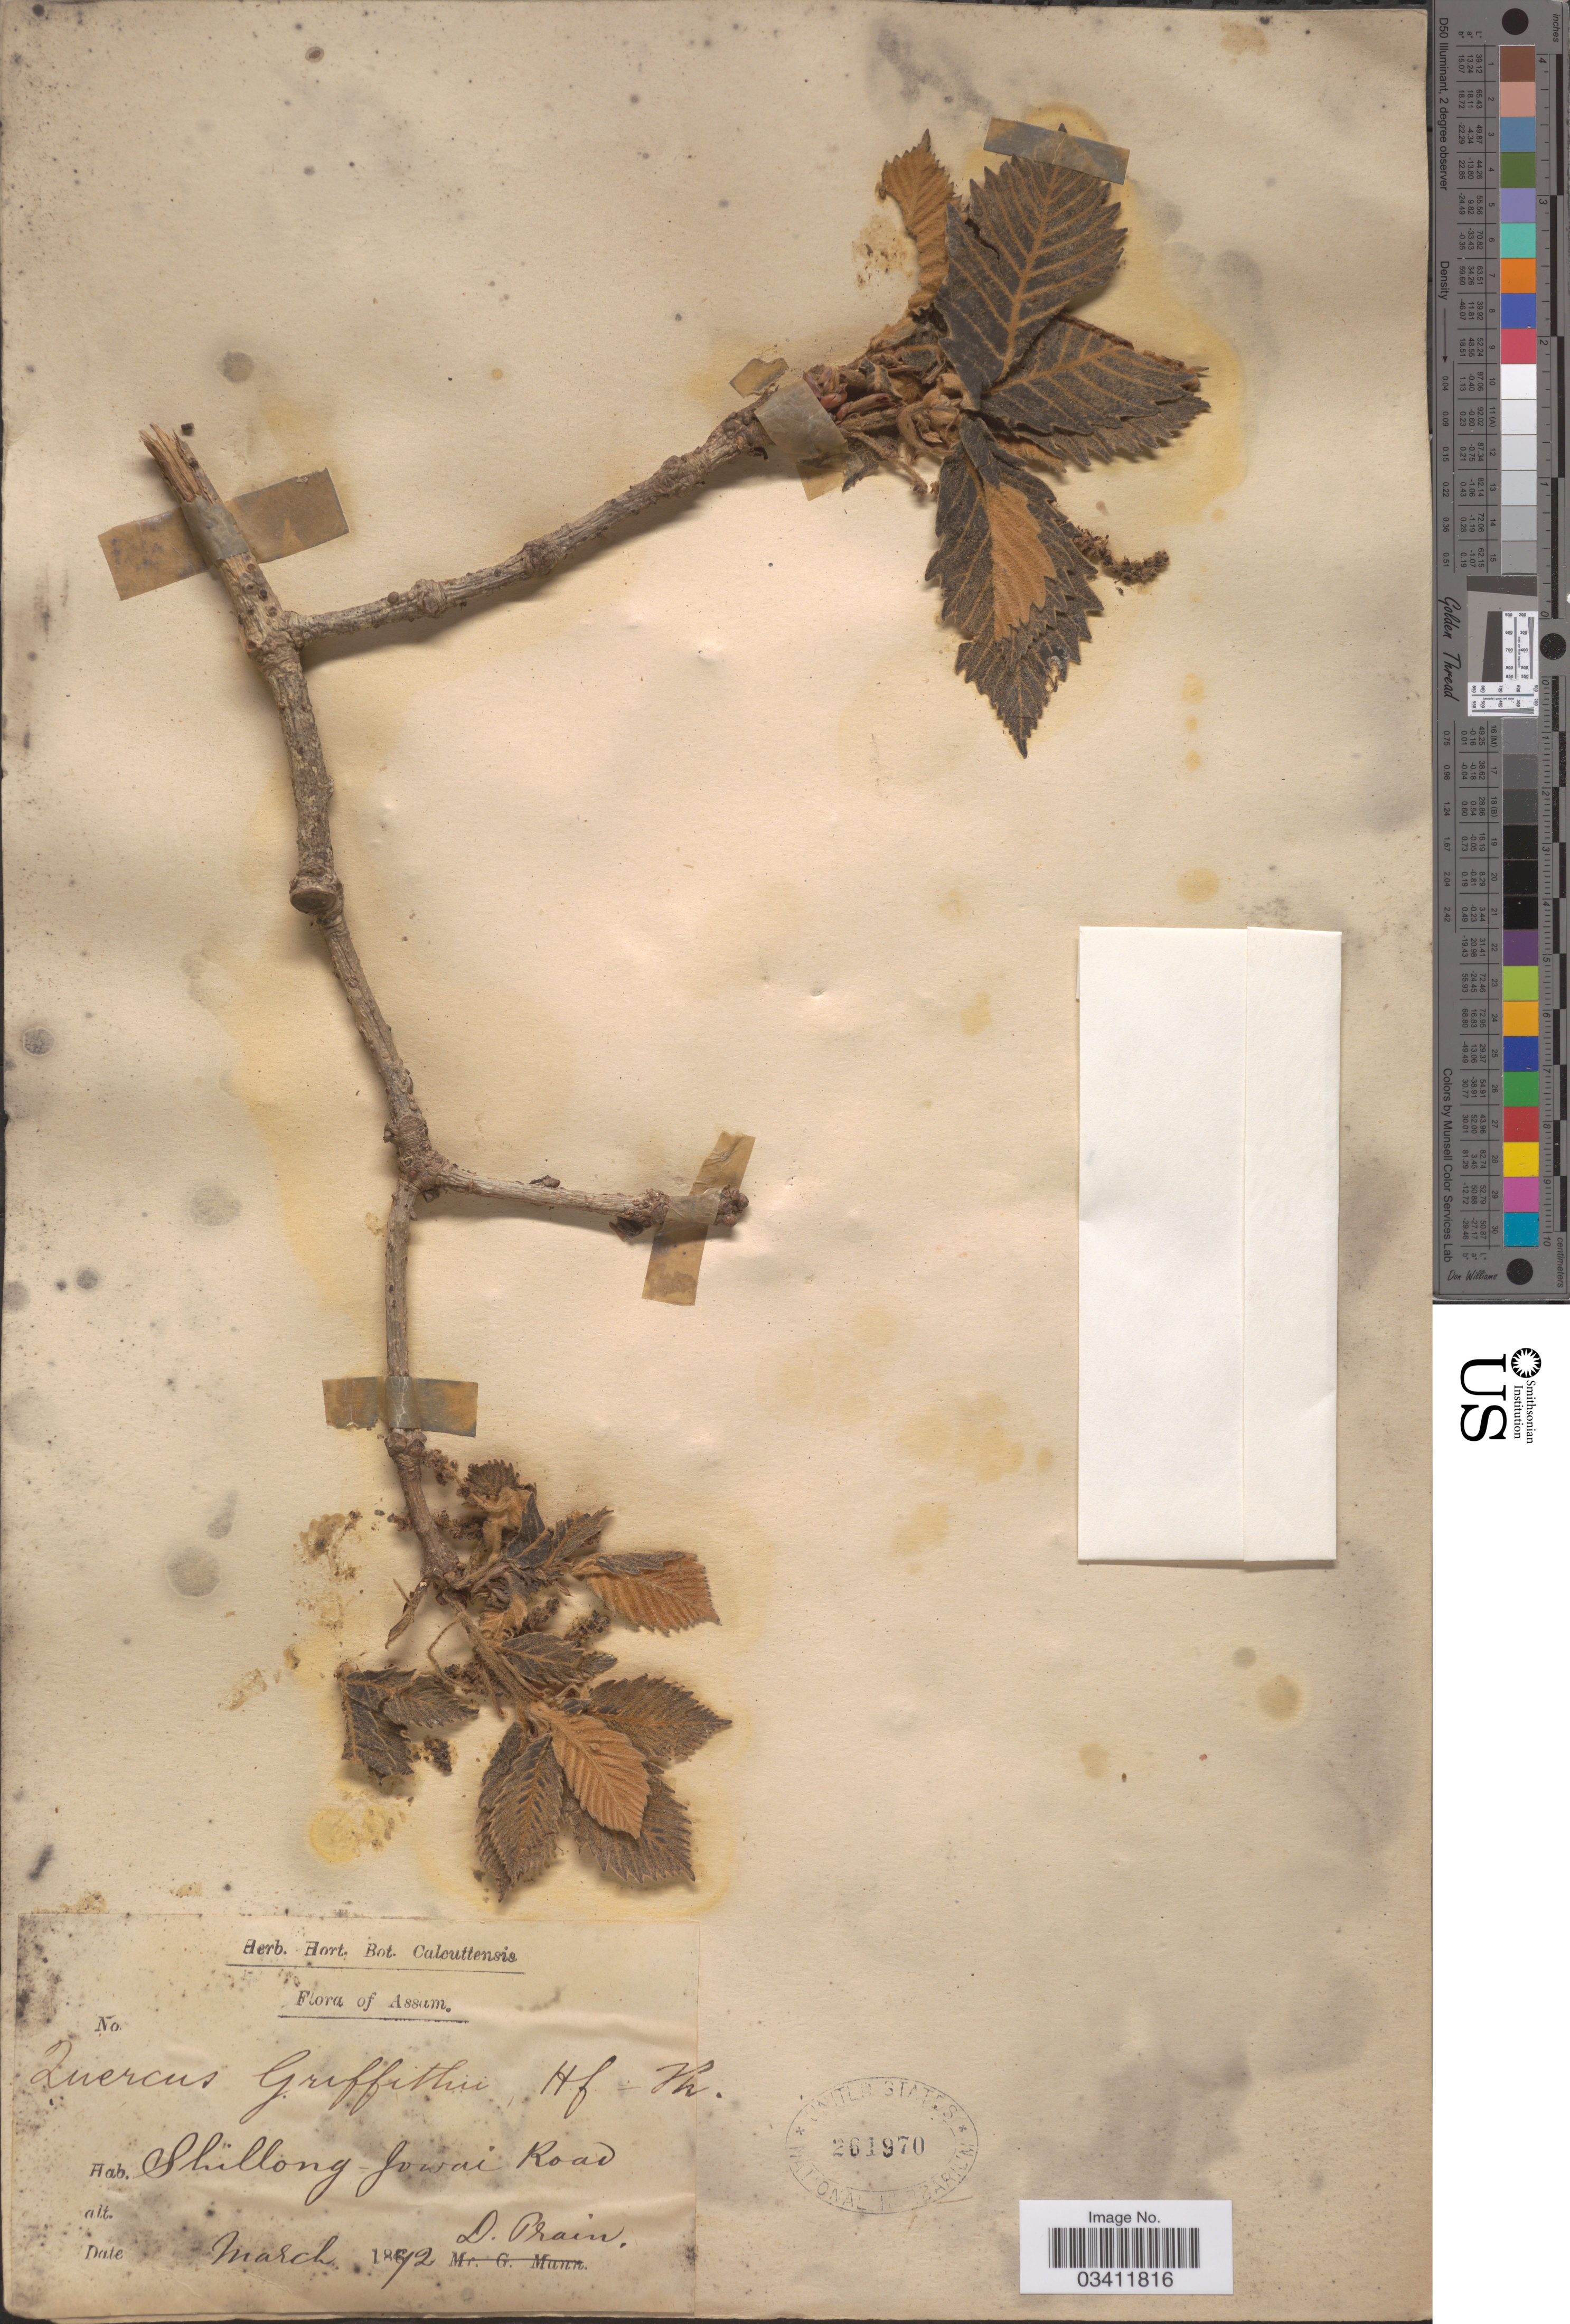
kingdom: Plantae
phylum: Tracheophyta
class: Magnoliopsida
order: Fagales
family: Fagaceae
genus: Quercus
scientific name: Quercus griffithii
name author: Hook. f. & Thomson ex Miq.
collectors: D. Prain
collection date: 1892-03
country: India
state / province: Meghalaya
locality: Shillong-Jowai Road.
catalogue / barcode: US 261970